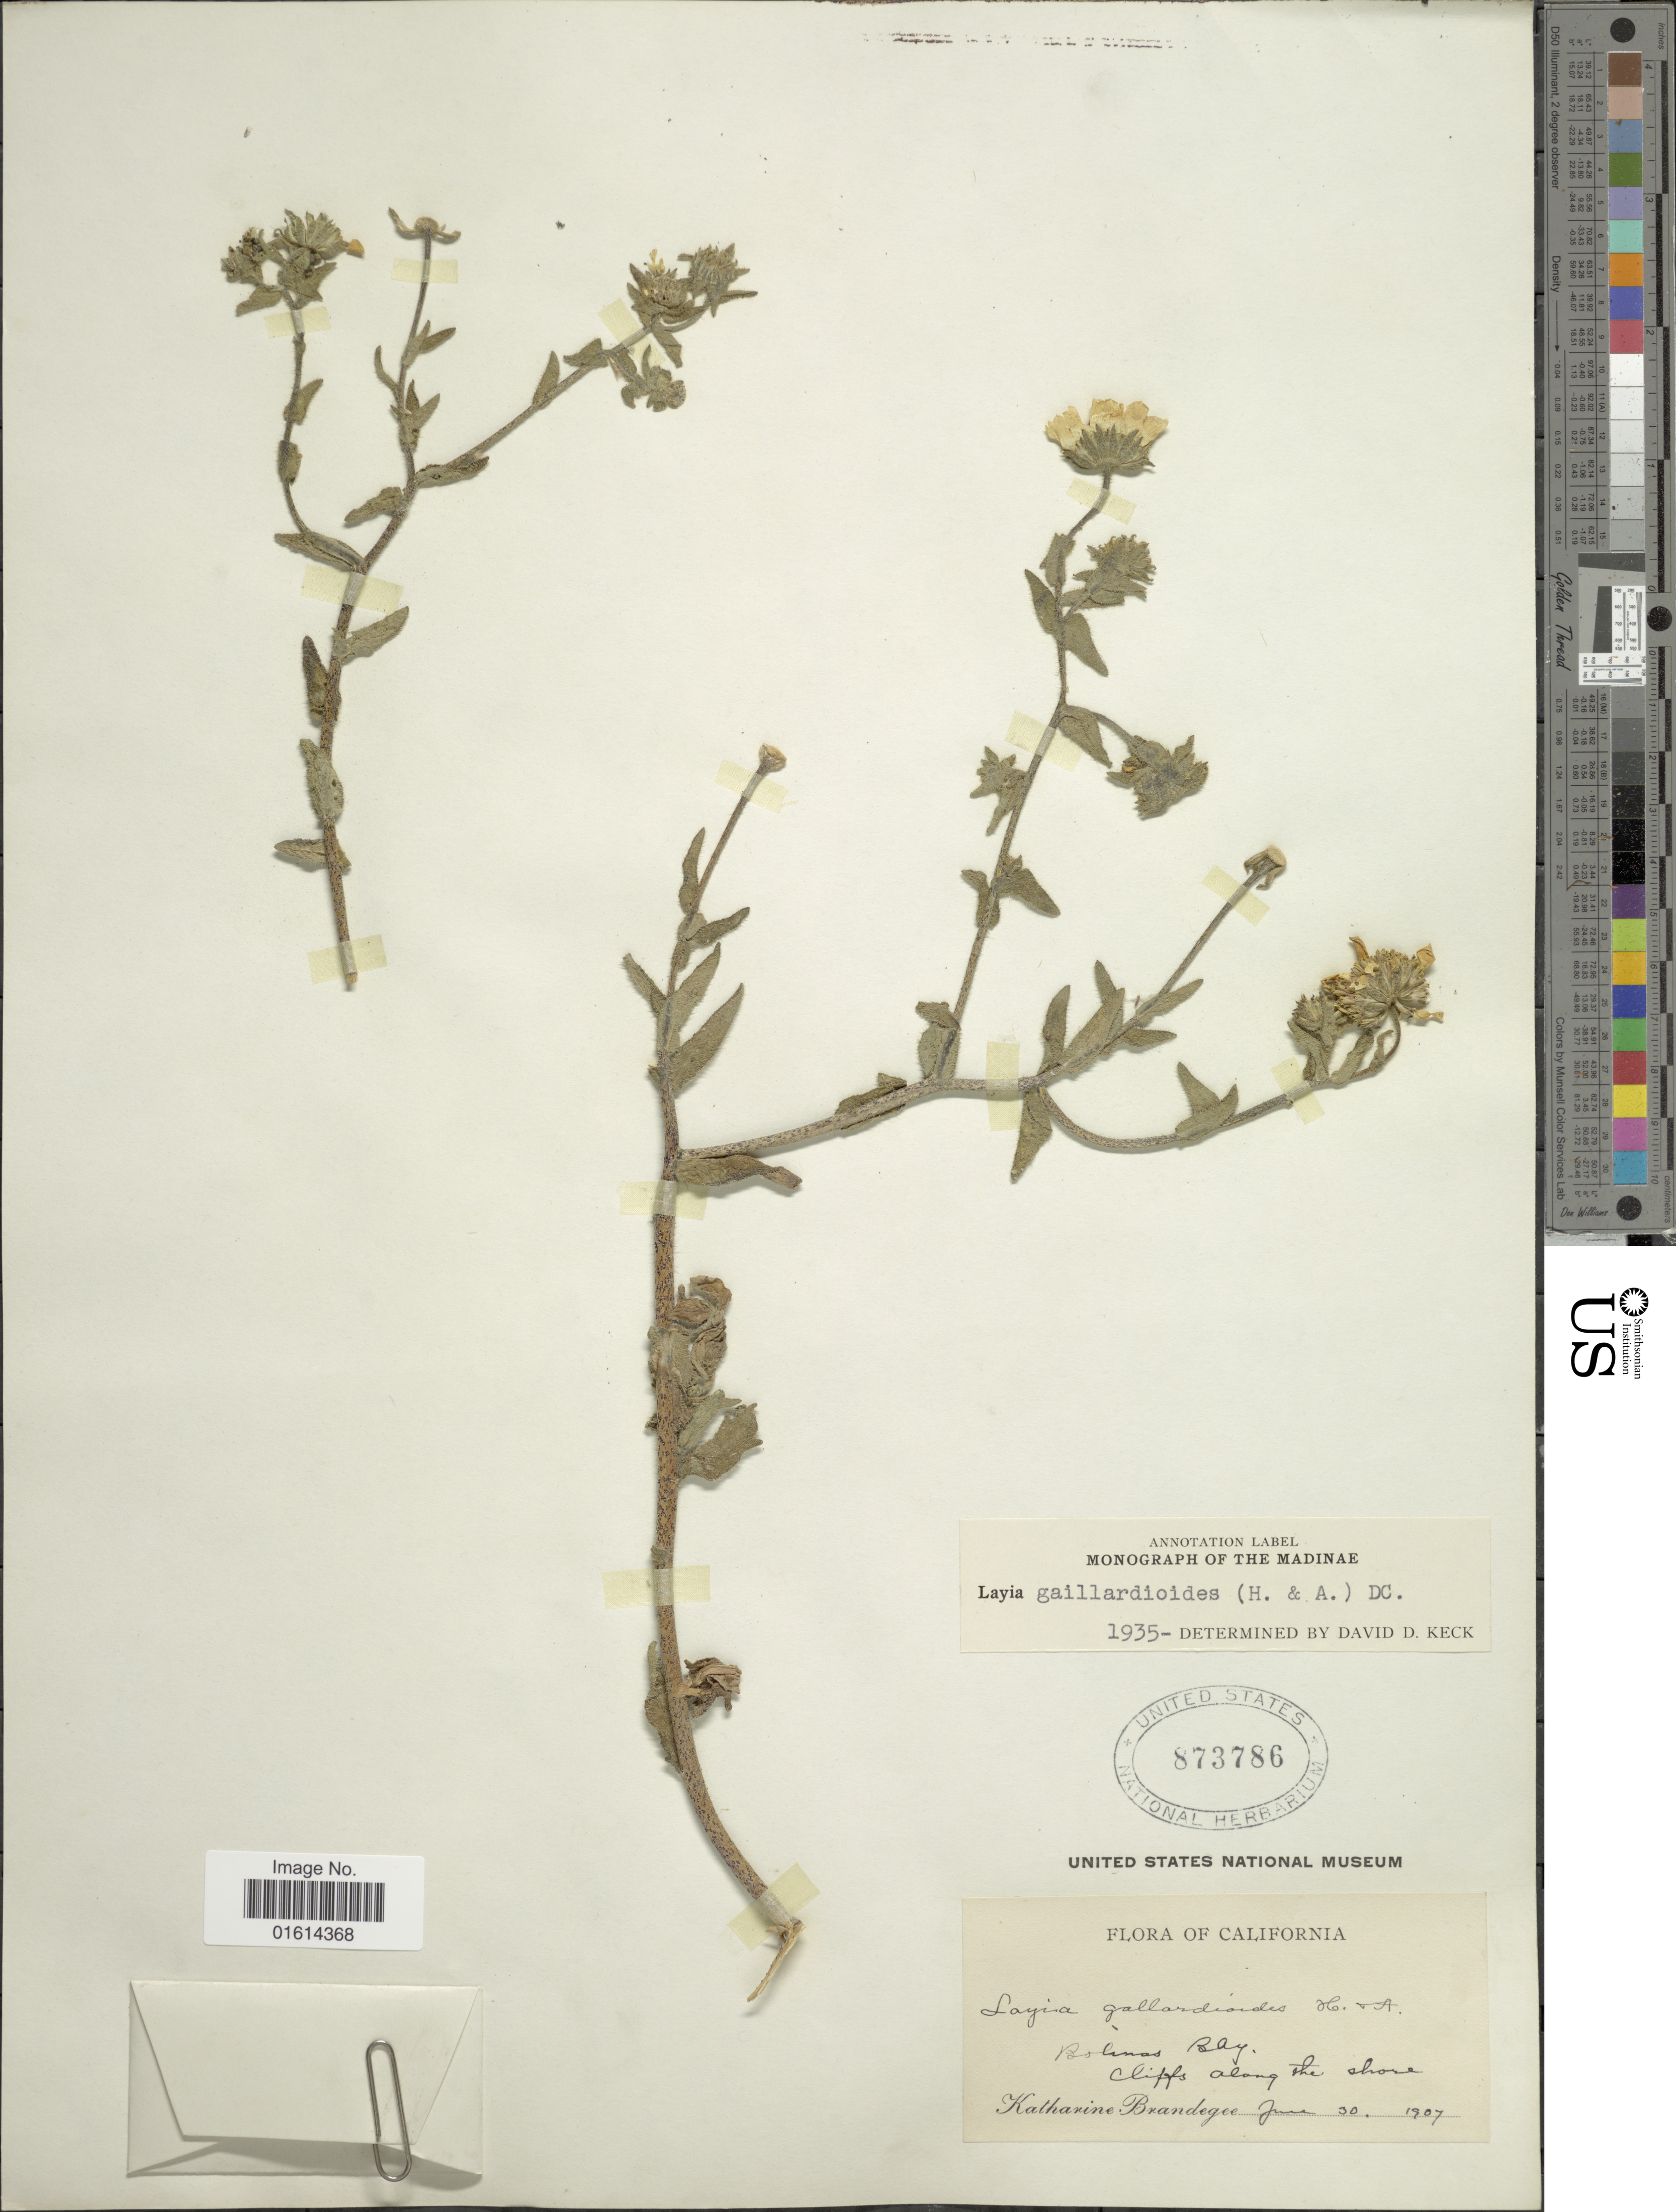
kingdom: Plantae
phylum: Tracheophyta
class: Magnoliopsida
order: Asterales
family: Asteraceae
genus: Layia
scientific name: Layia gaillardioides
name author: (Hook. & Arn.) DC.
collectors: M. K. Brandegee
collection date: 1907-06-30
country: United States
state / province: California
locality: Bolinas Bay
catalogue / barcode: US 873786